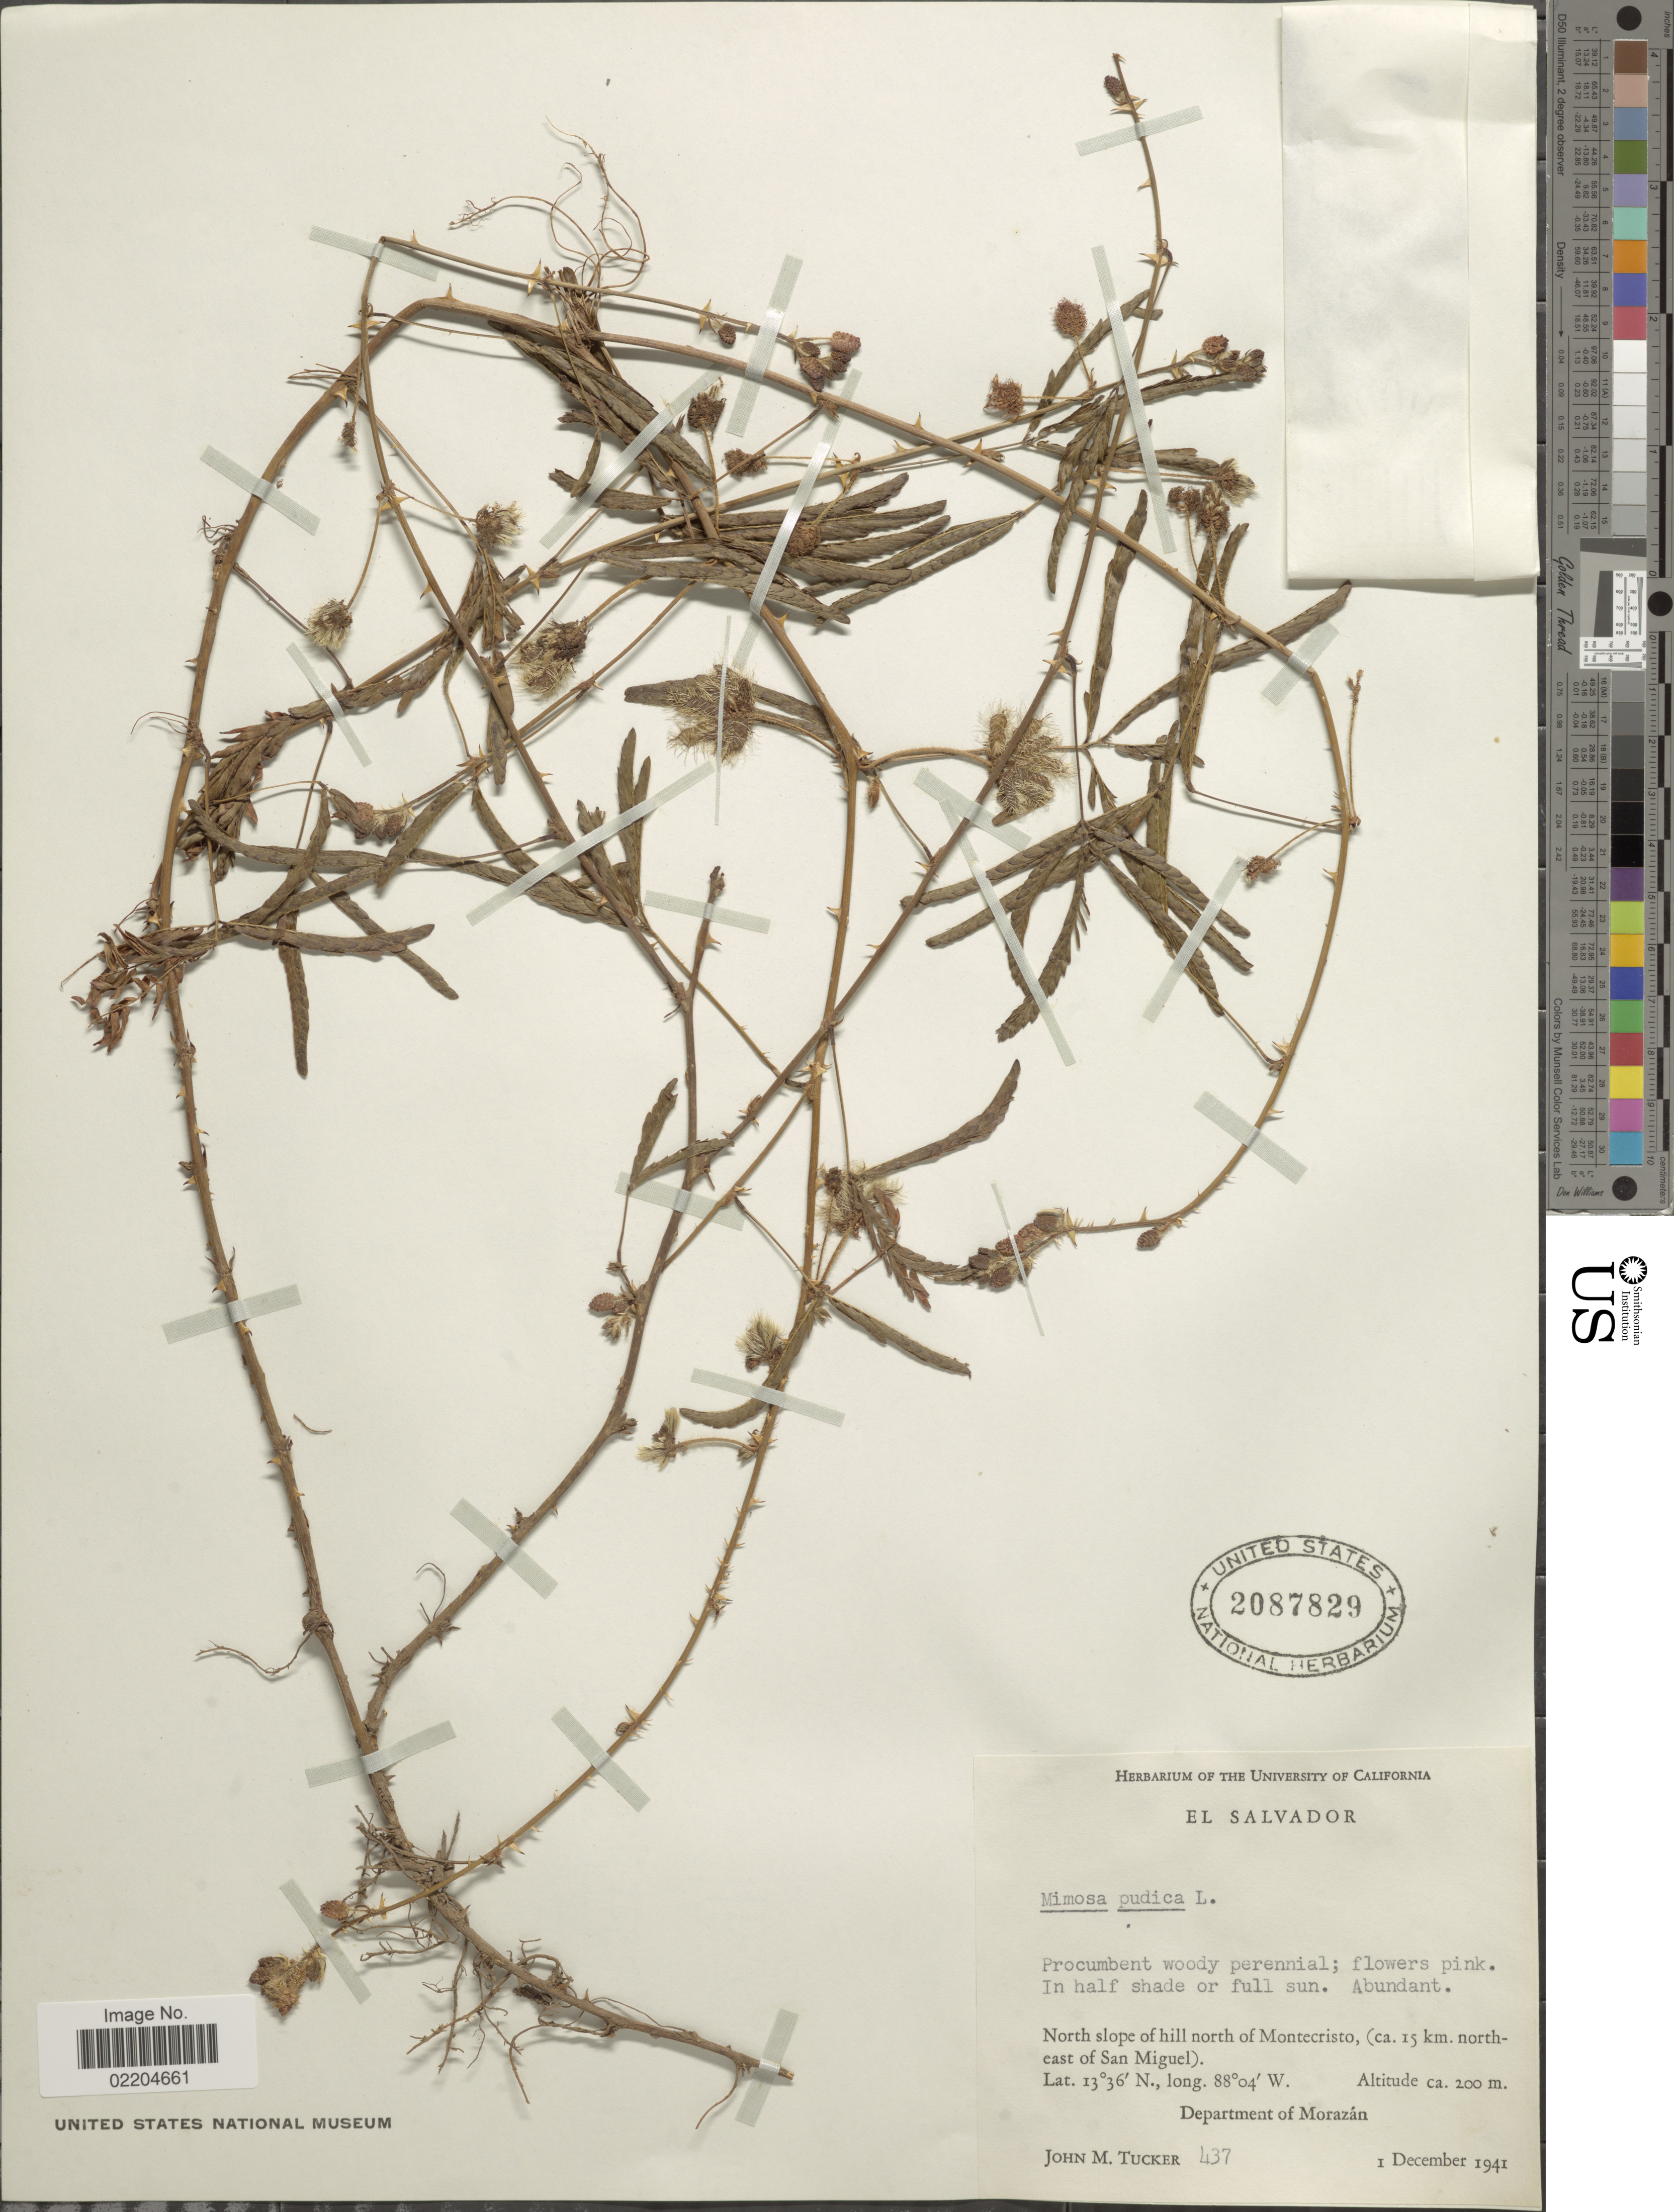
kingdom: Plantae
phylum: Tracheophyta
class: Magnoliopsida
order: Fabales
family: Fabaceae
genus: Mimosa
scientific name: Mimosa pudica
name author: L.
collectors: J. M. Tucker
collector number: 437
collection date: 1941-12-01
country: El Salvador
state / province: Morazan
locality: El Salvador. North slope of hill north of Montecristo, (ca. 15 km north east of San Miguel). Department of Morazan.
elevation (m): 200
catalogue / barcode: US 2087829